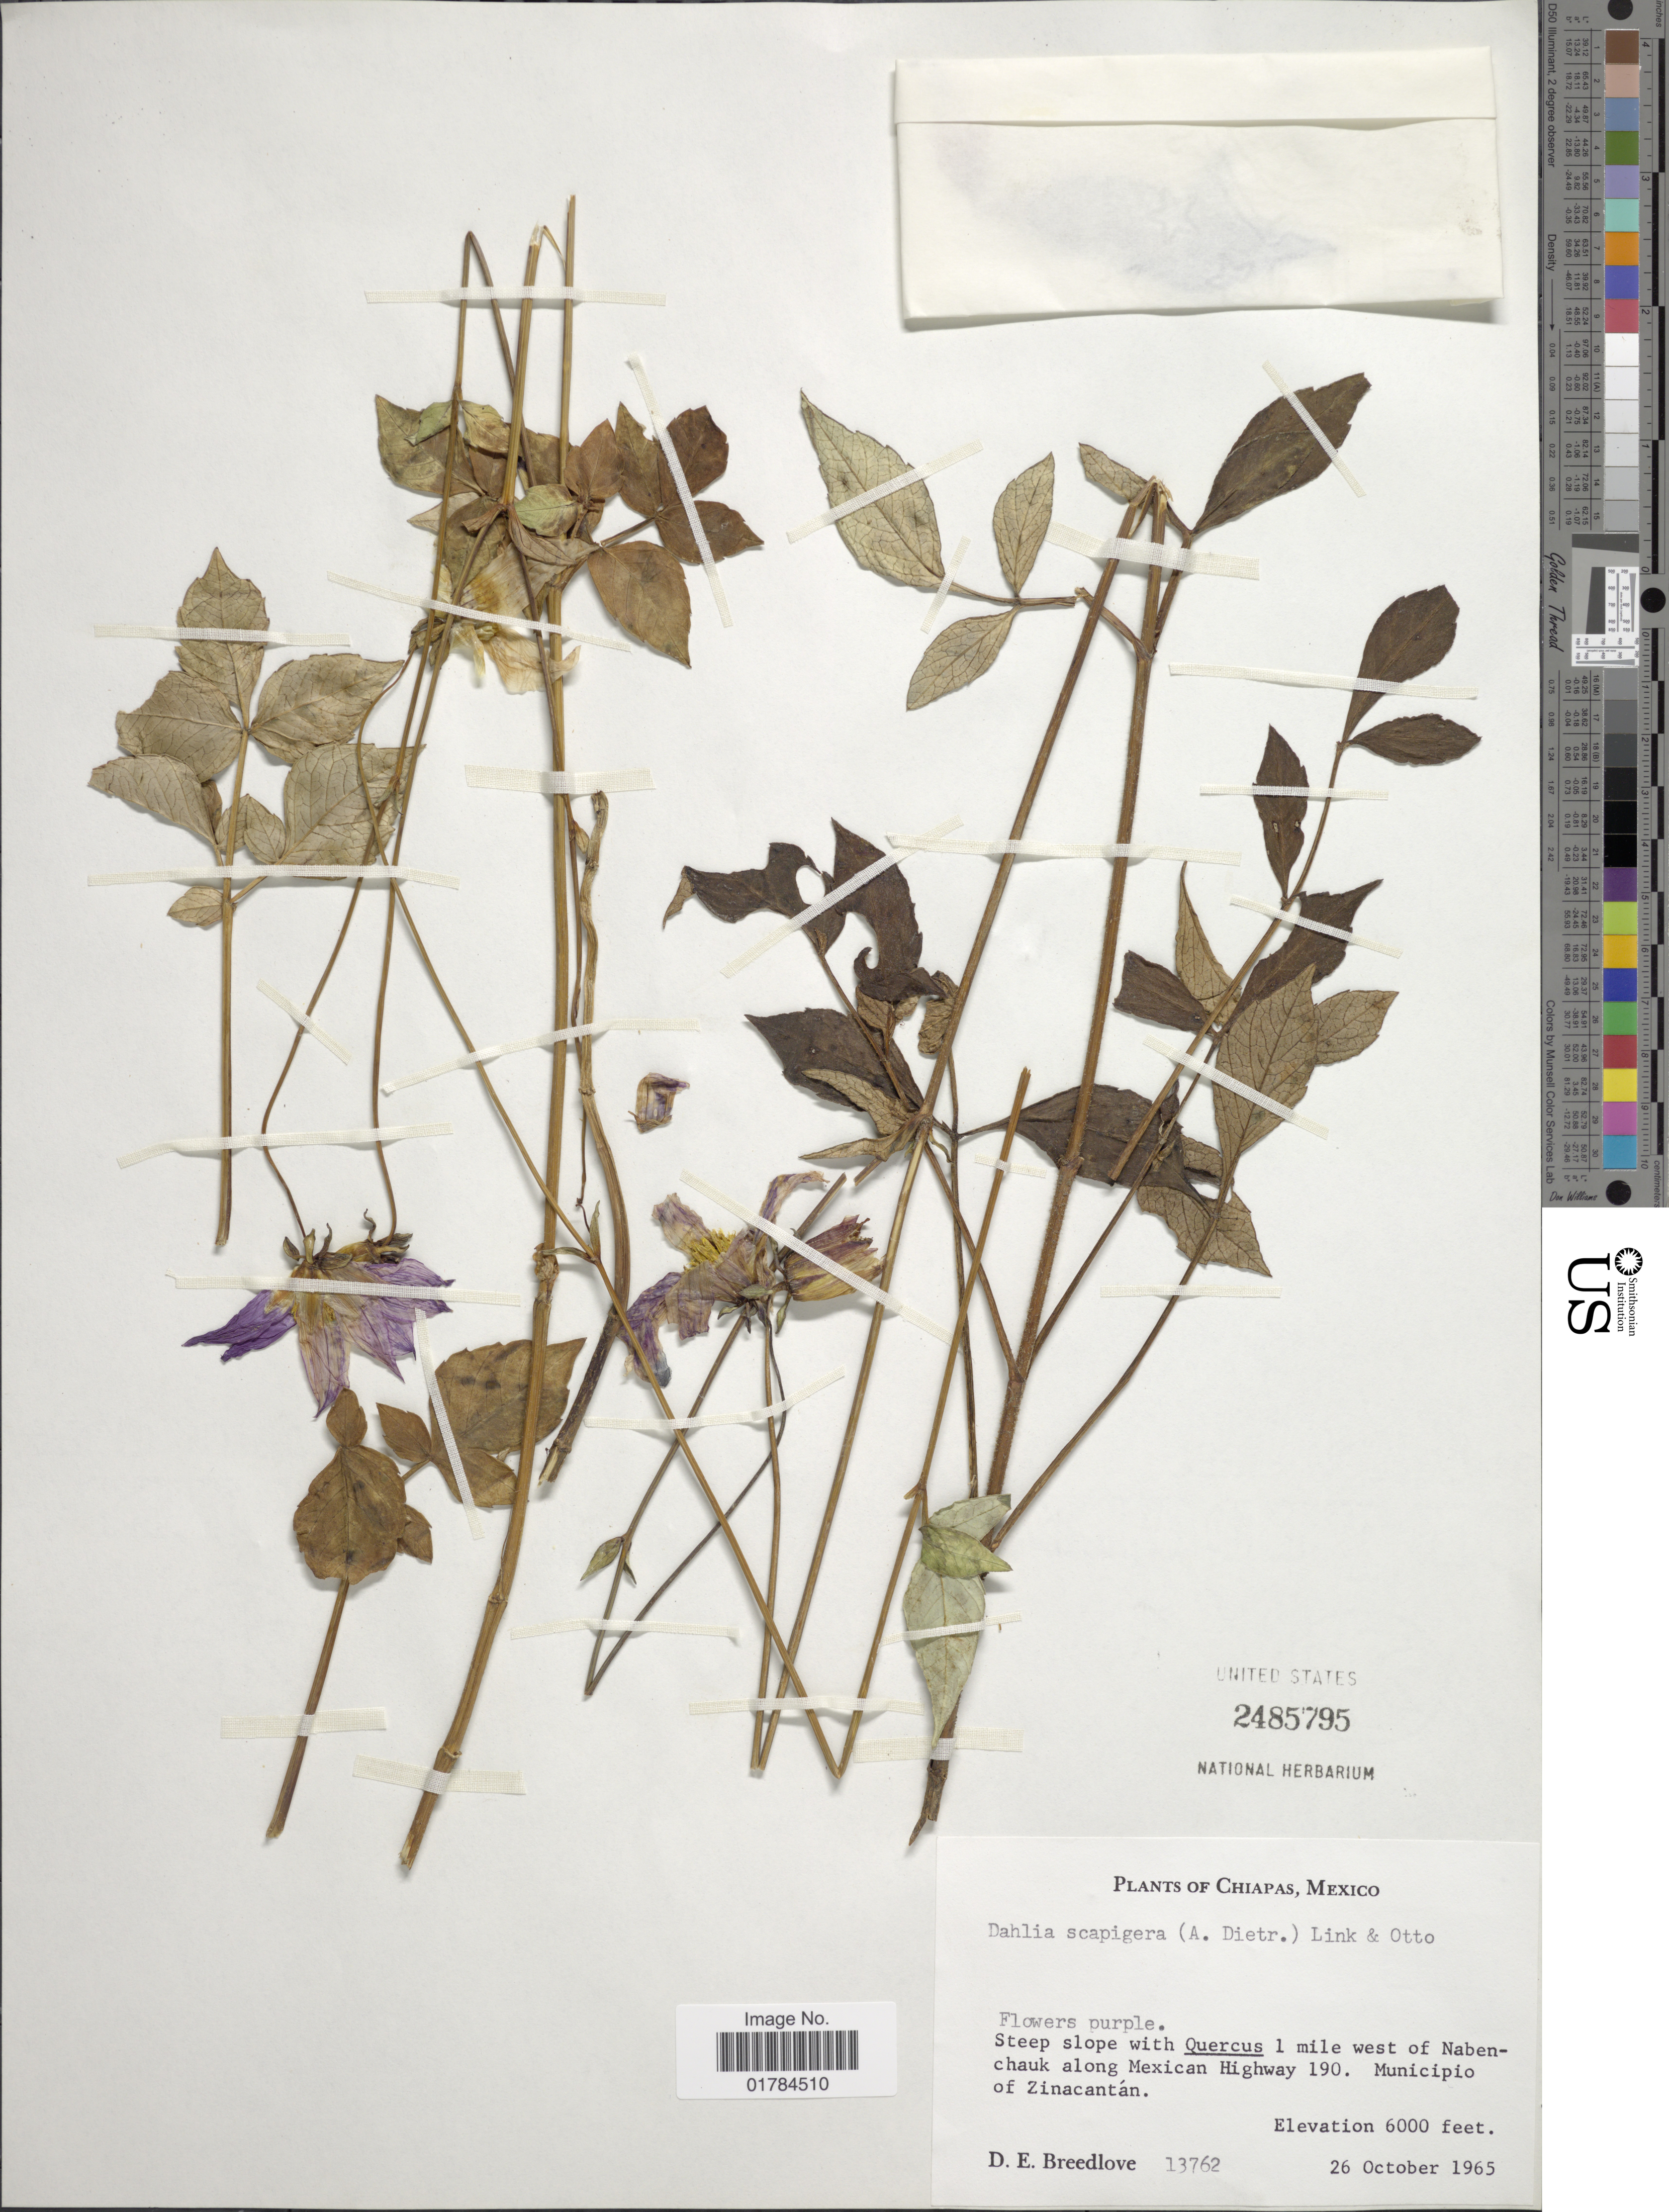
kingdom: Plantae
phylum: Tracheophyta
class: Magnoliopsida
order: Asterales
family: Asteraceae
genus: Dahlia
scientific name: Dahlia scapigera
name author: Knowles & Westc.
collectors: D. E. Breedlove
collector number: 13762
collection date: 1965-10-26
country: Mexico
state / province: Chiapas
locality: Steep slope with Quercus 1 mile west of Nabenchauk along Mexican Highway 190. Municipio of Zinacantan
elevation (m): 1829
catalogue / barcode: US 2485795